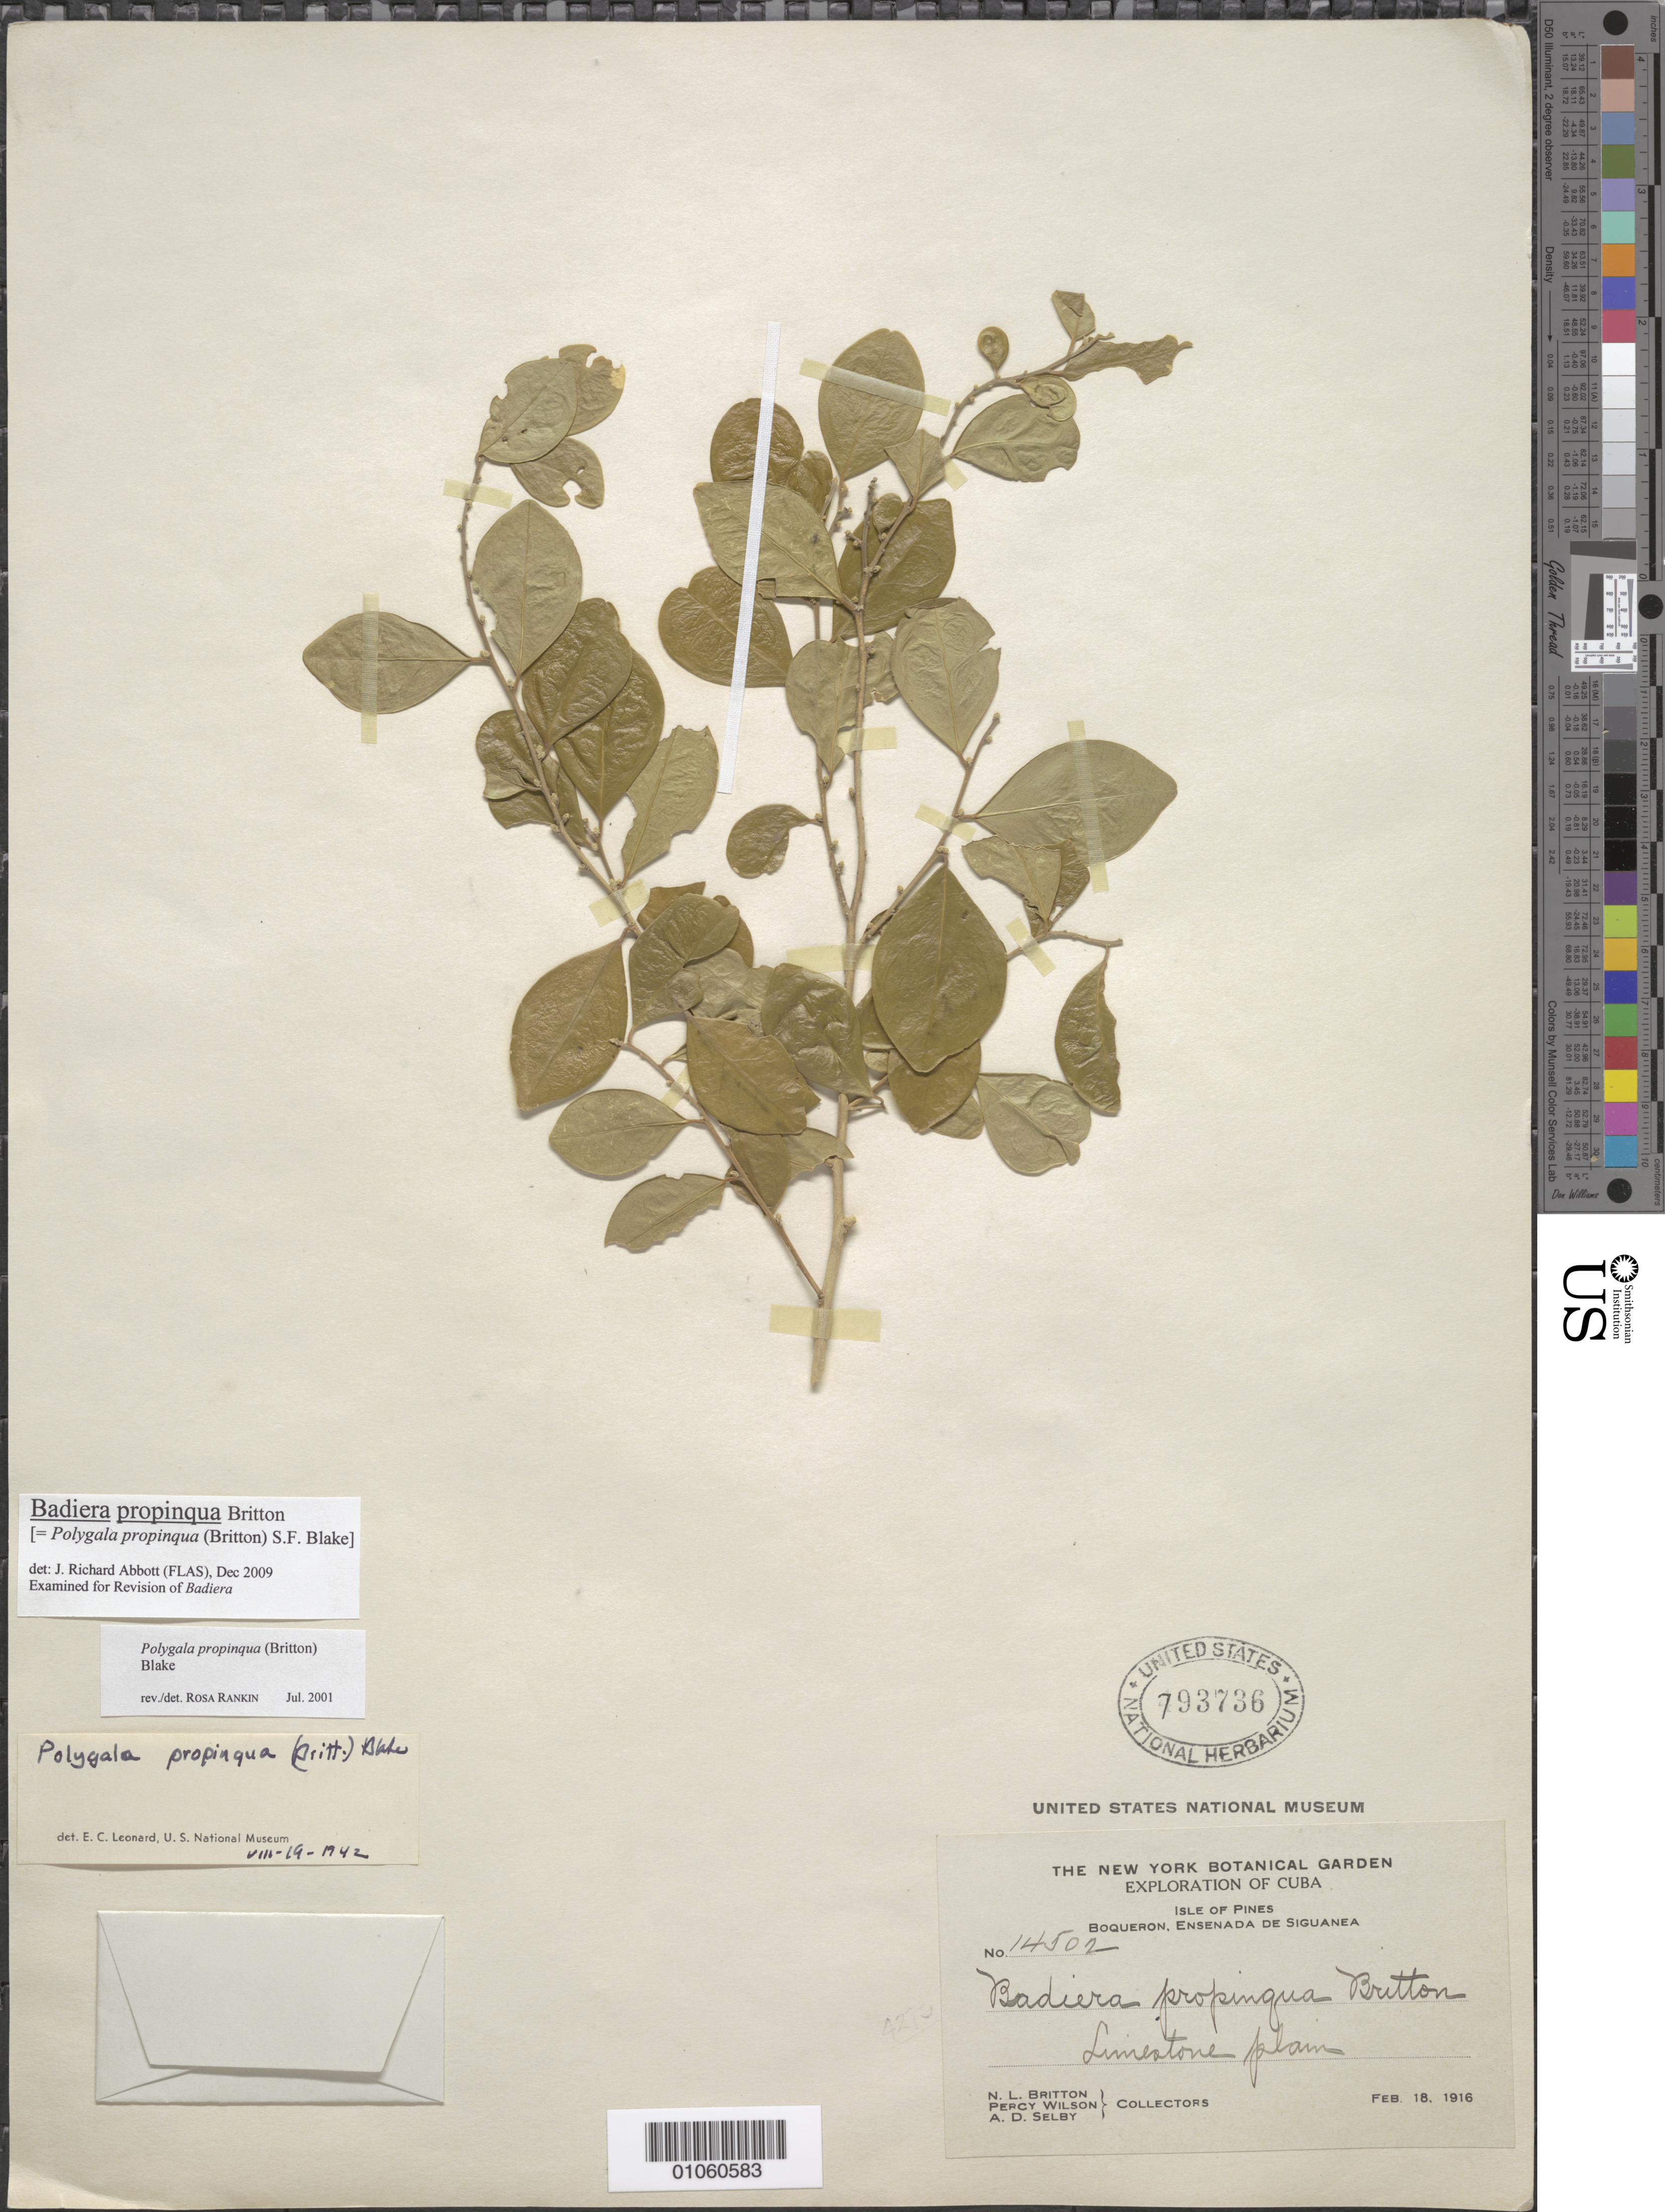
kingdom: Plantae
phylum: Tracheophyta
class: Magnoliopsida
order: Fabales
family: Polygalaceae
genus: Badiera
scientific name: Badiera propinqua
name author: Britton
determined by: Abbott, J. R., (FLAS)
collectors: N. Britton, P. Wilson & A. Selby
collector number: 14502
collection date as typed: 18 Feb 1916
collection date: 1916-02-18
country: Cuba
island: Isla de la Juventud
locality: Isle of Pines, Boqueron, Ensenada de Siguanea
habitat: Limestone plains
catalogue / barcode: US 793736